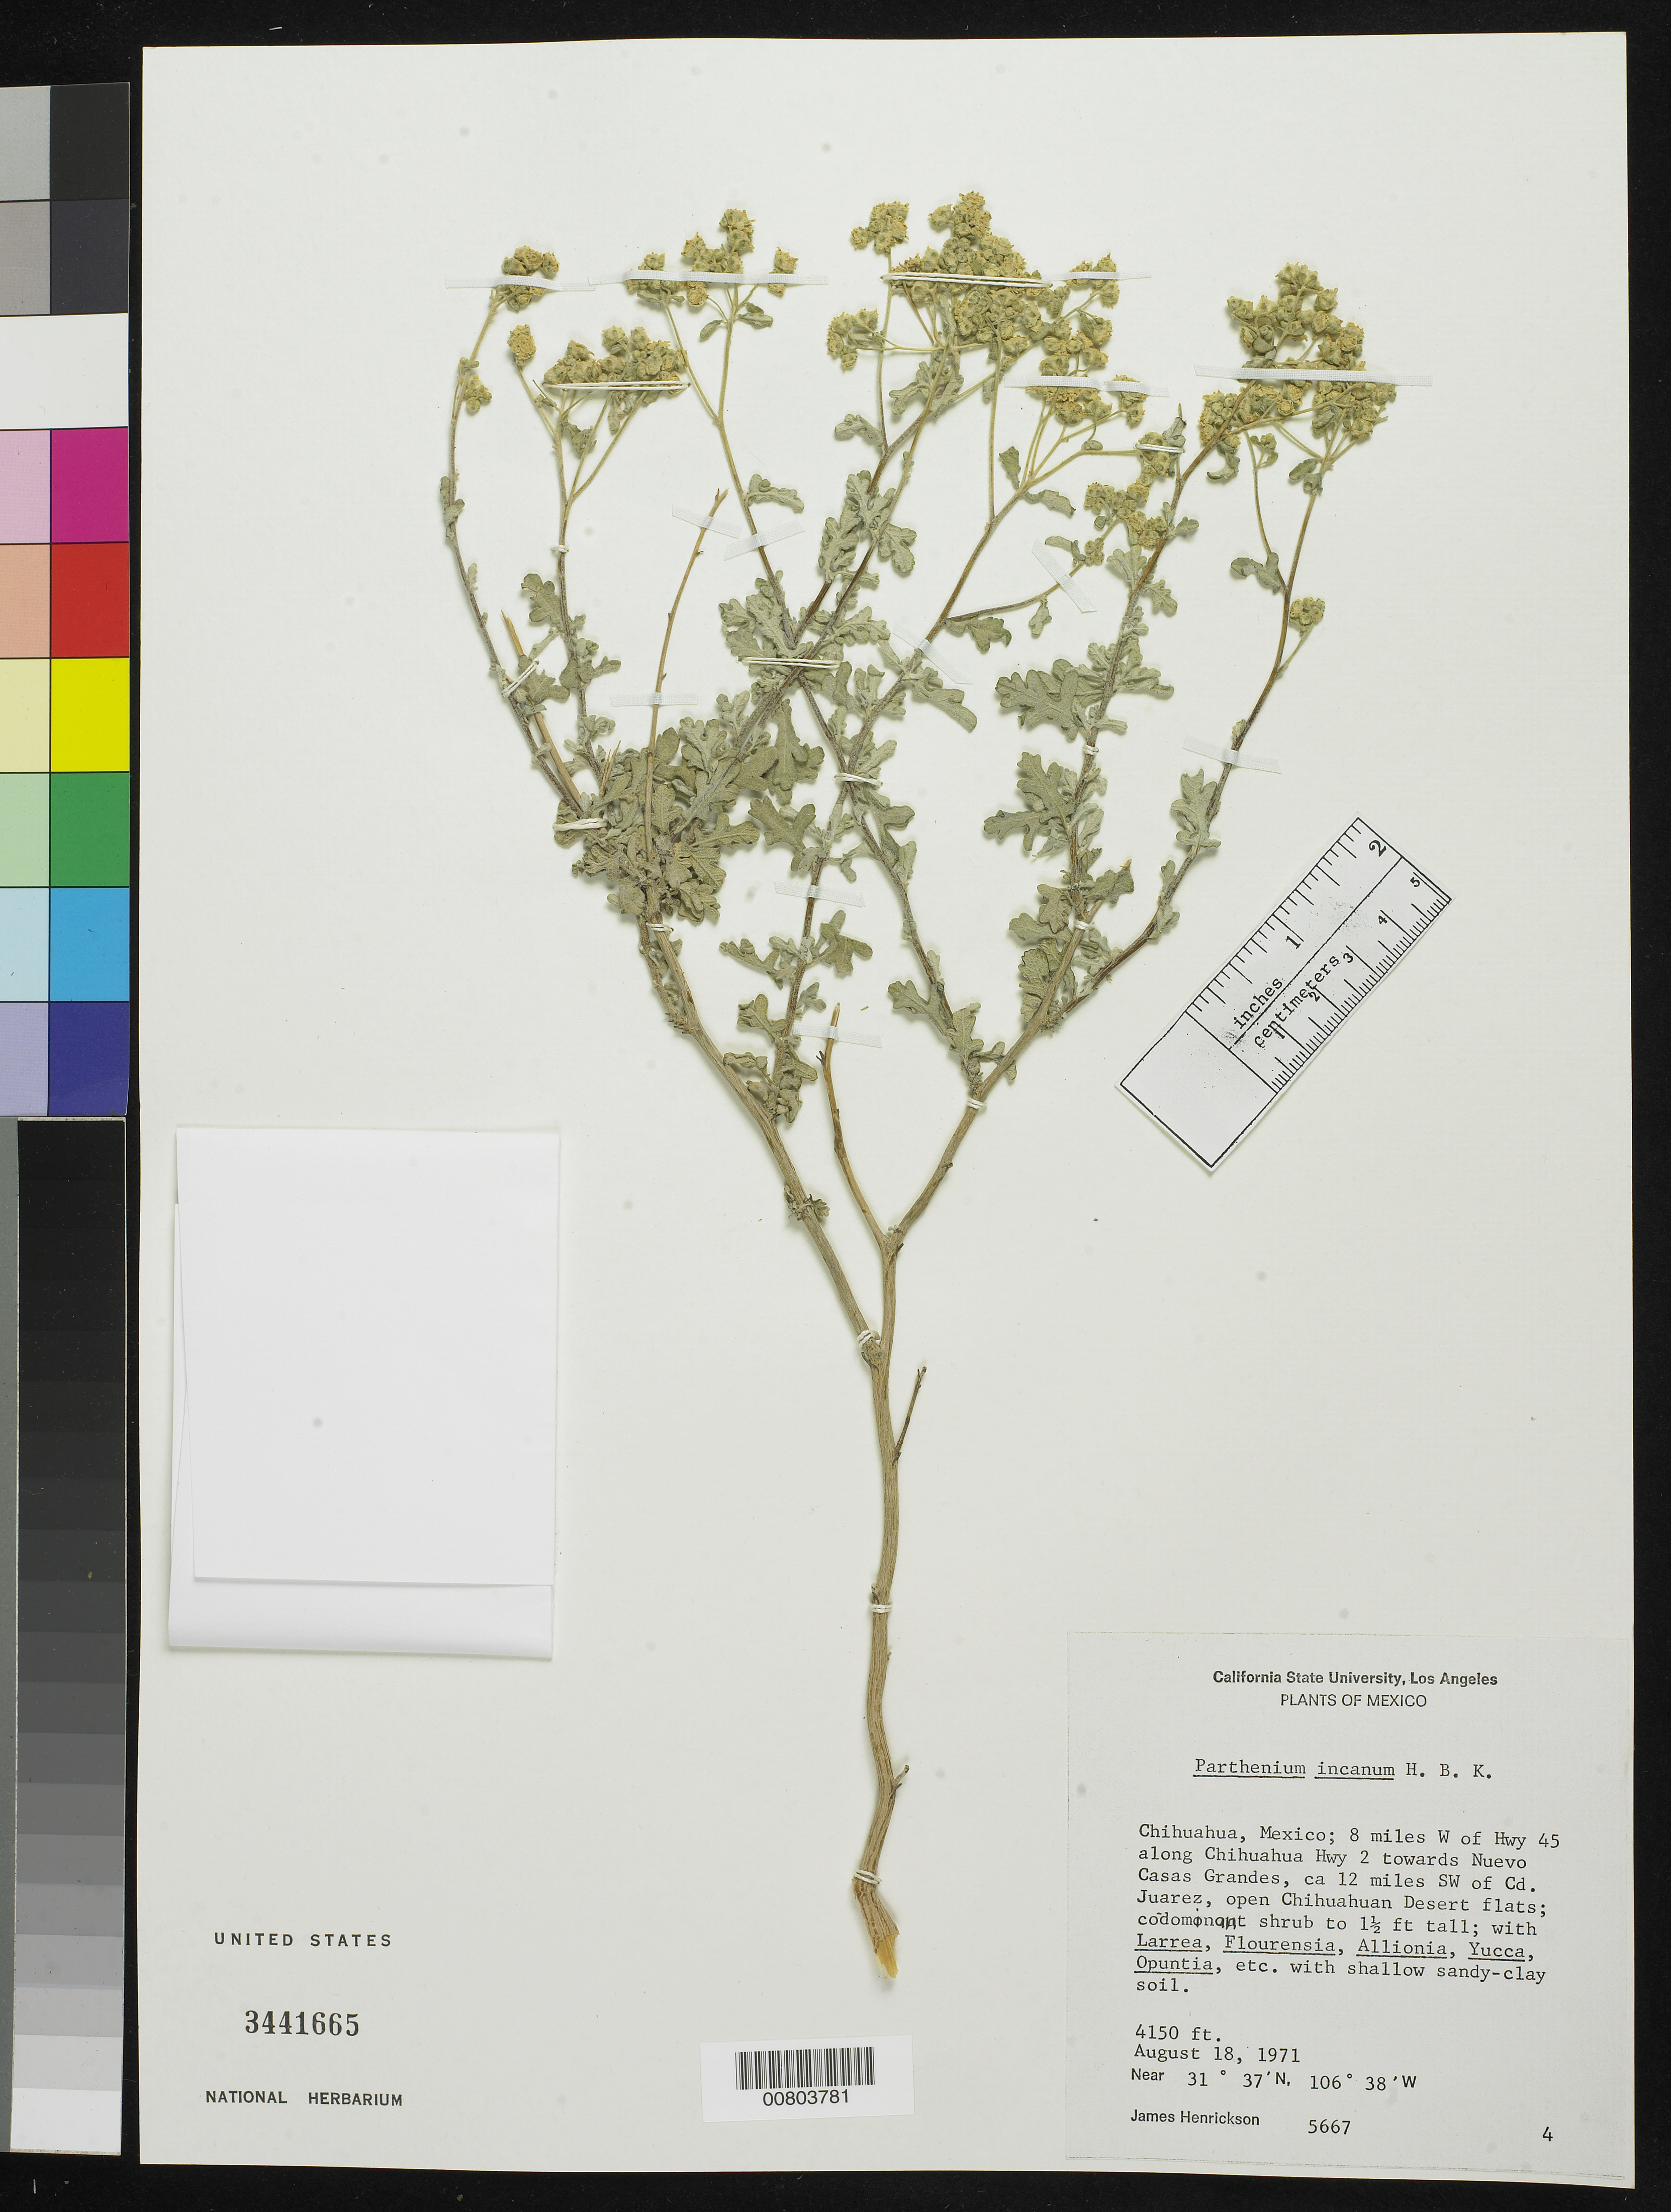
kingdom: Plantae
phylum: Tracheophyta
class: Magnoliopsida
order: Asterales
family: Asteraceae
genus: Parthenium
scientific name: Parthenium incanum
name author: Kunth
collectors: J. Henrickson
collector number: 5667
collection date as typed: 18 Aug 1971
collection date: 1971-08-18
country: Mexico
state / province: Chihuahua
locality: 8 miles W of Hwy 45 along Chihuahua Hwy 2 towards Nuevo Casas Grandes, ca 12 miles SW of Cd. Juárez.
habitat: Open Chihuahuan Desert flats.Co-dominant shrub with Larrea, Flourensia, Allionia, Yucca, Opuntia, etc. with sandy-clay soil.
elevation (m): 1265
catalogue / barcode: US 3441665